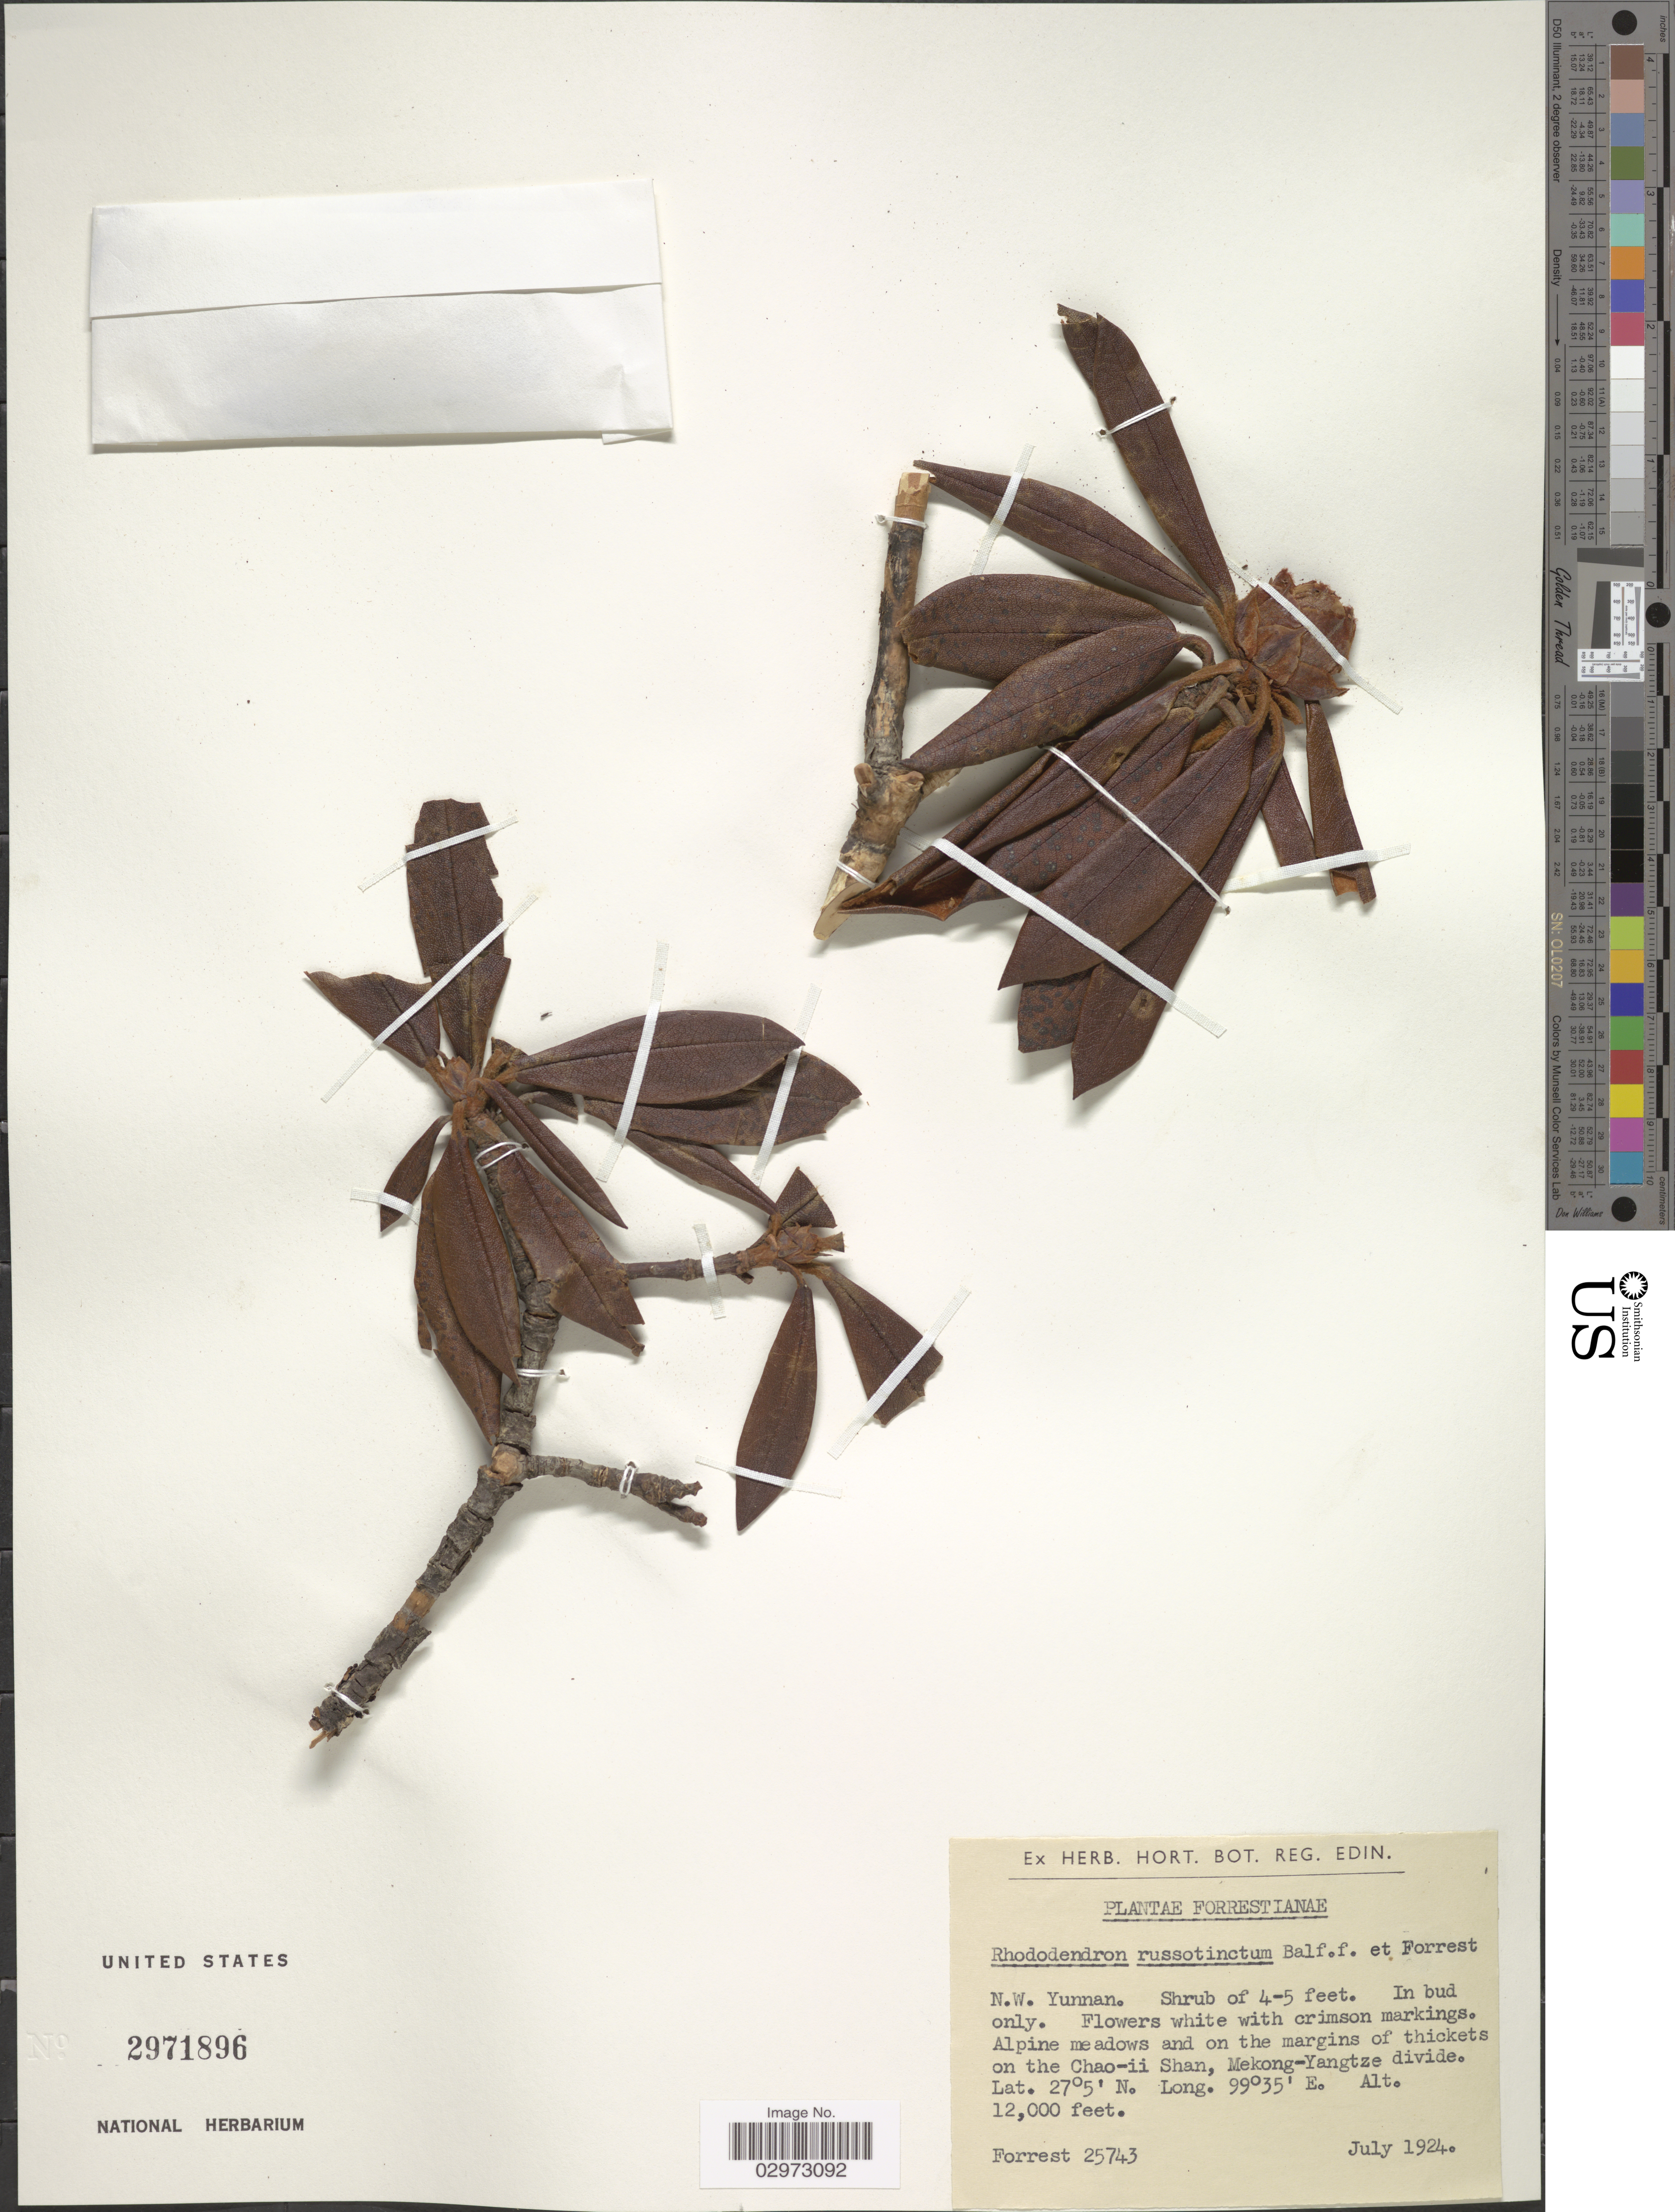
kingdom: Plantae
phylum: Tracheophyta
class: Magnoliopsida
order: Ericales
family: Ericaceae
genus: Rhododendron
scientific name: Rhododendron russotinctum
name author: Balf. f. & Forrest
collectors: -. Forrest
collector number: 25743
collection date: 1924-07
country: China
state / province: Yunnan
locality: N.W. Yunnan. Alpine meadows and on the margins of thickets on the Chao-ii Shan, Mekong-Yangtze divide.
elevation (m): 3658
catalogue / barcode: US 2971896